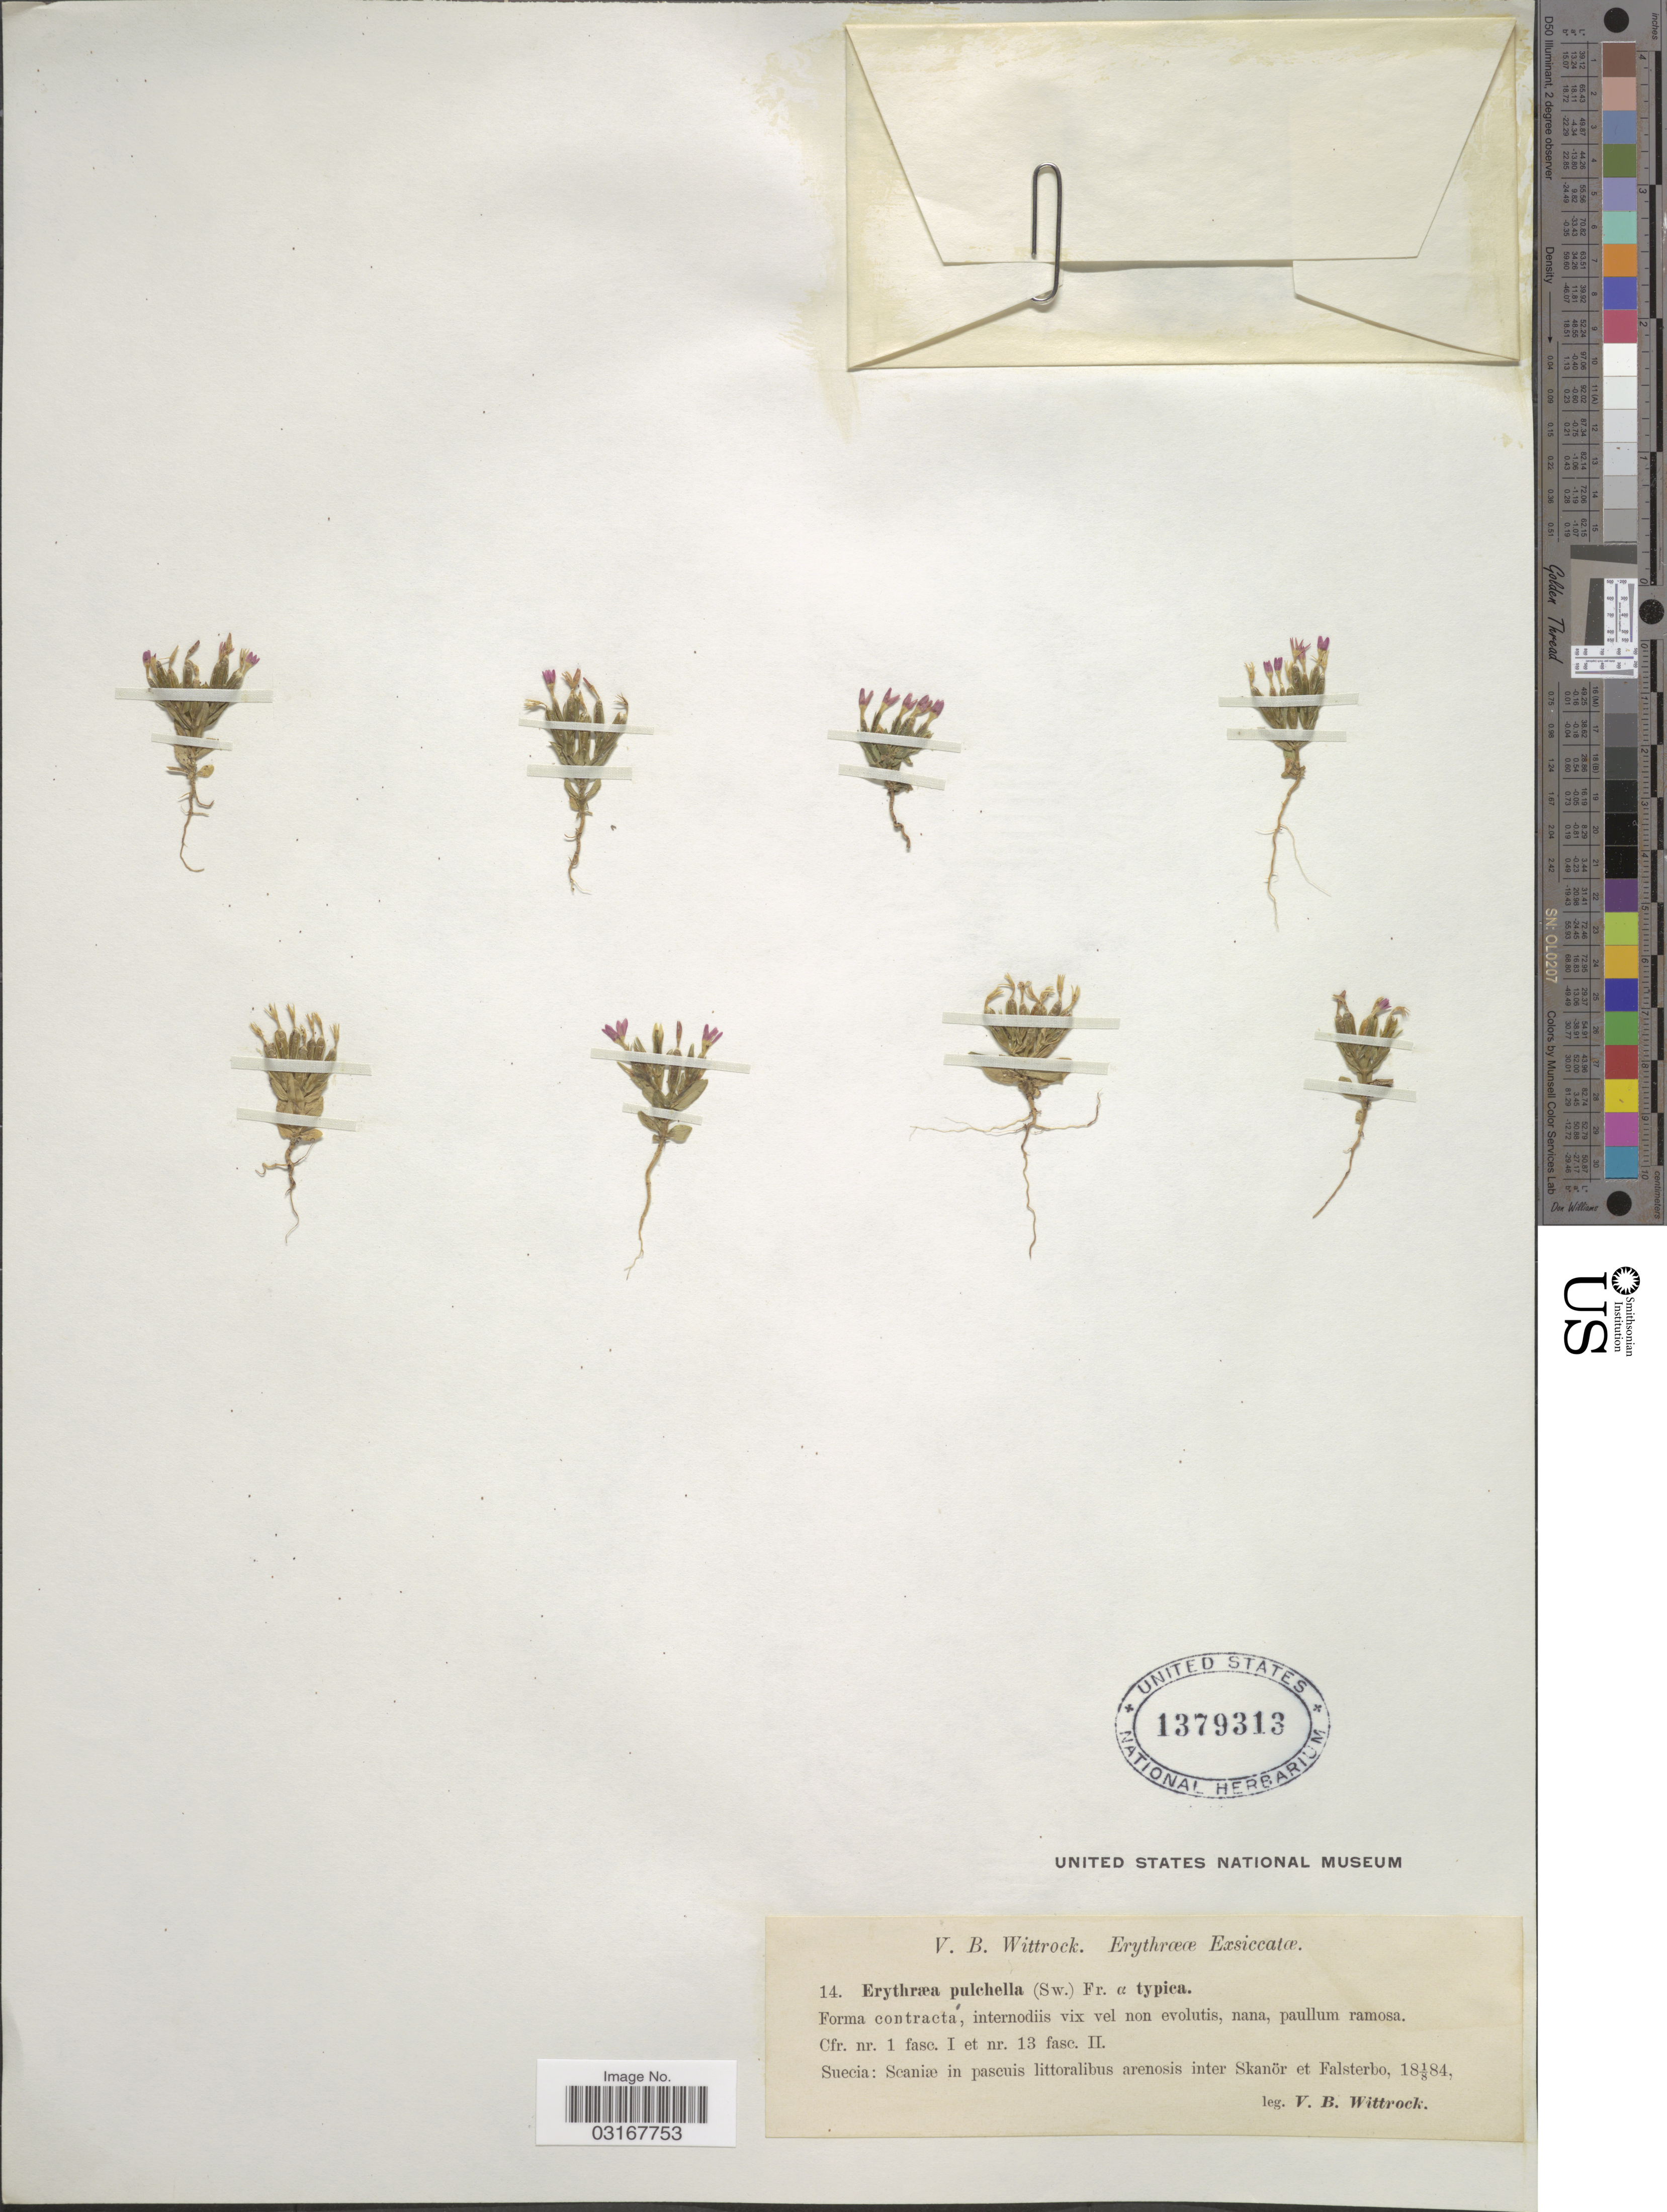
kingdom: Plantae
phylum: Tracheophyta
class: Magnoliopsida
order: Gentianales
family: Gentianaceae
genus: Centaurium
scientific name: Centaurium pulchellum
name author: (Sw.) Druce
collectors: V. Wittrock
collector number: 14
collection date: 1884-08-01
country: Sweden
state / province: Skåne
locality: Suecia: Scaniae in pascuis littoralibus arenosis inter Skanor et Falsterbo.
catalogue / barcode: US 1379313